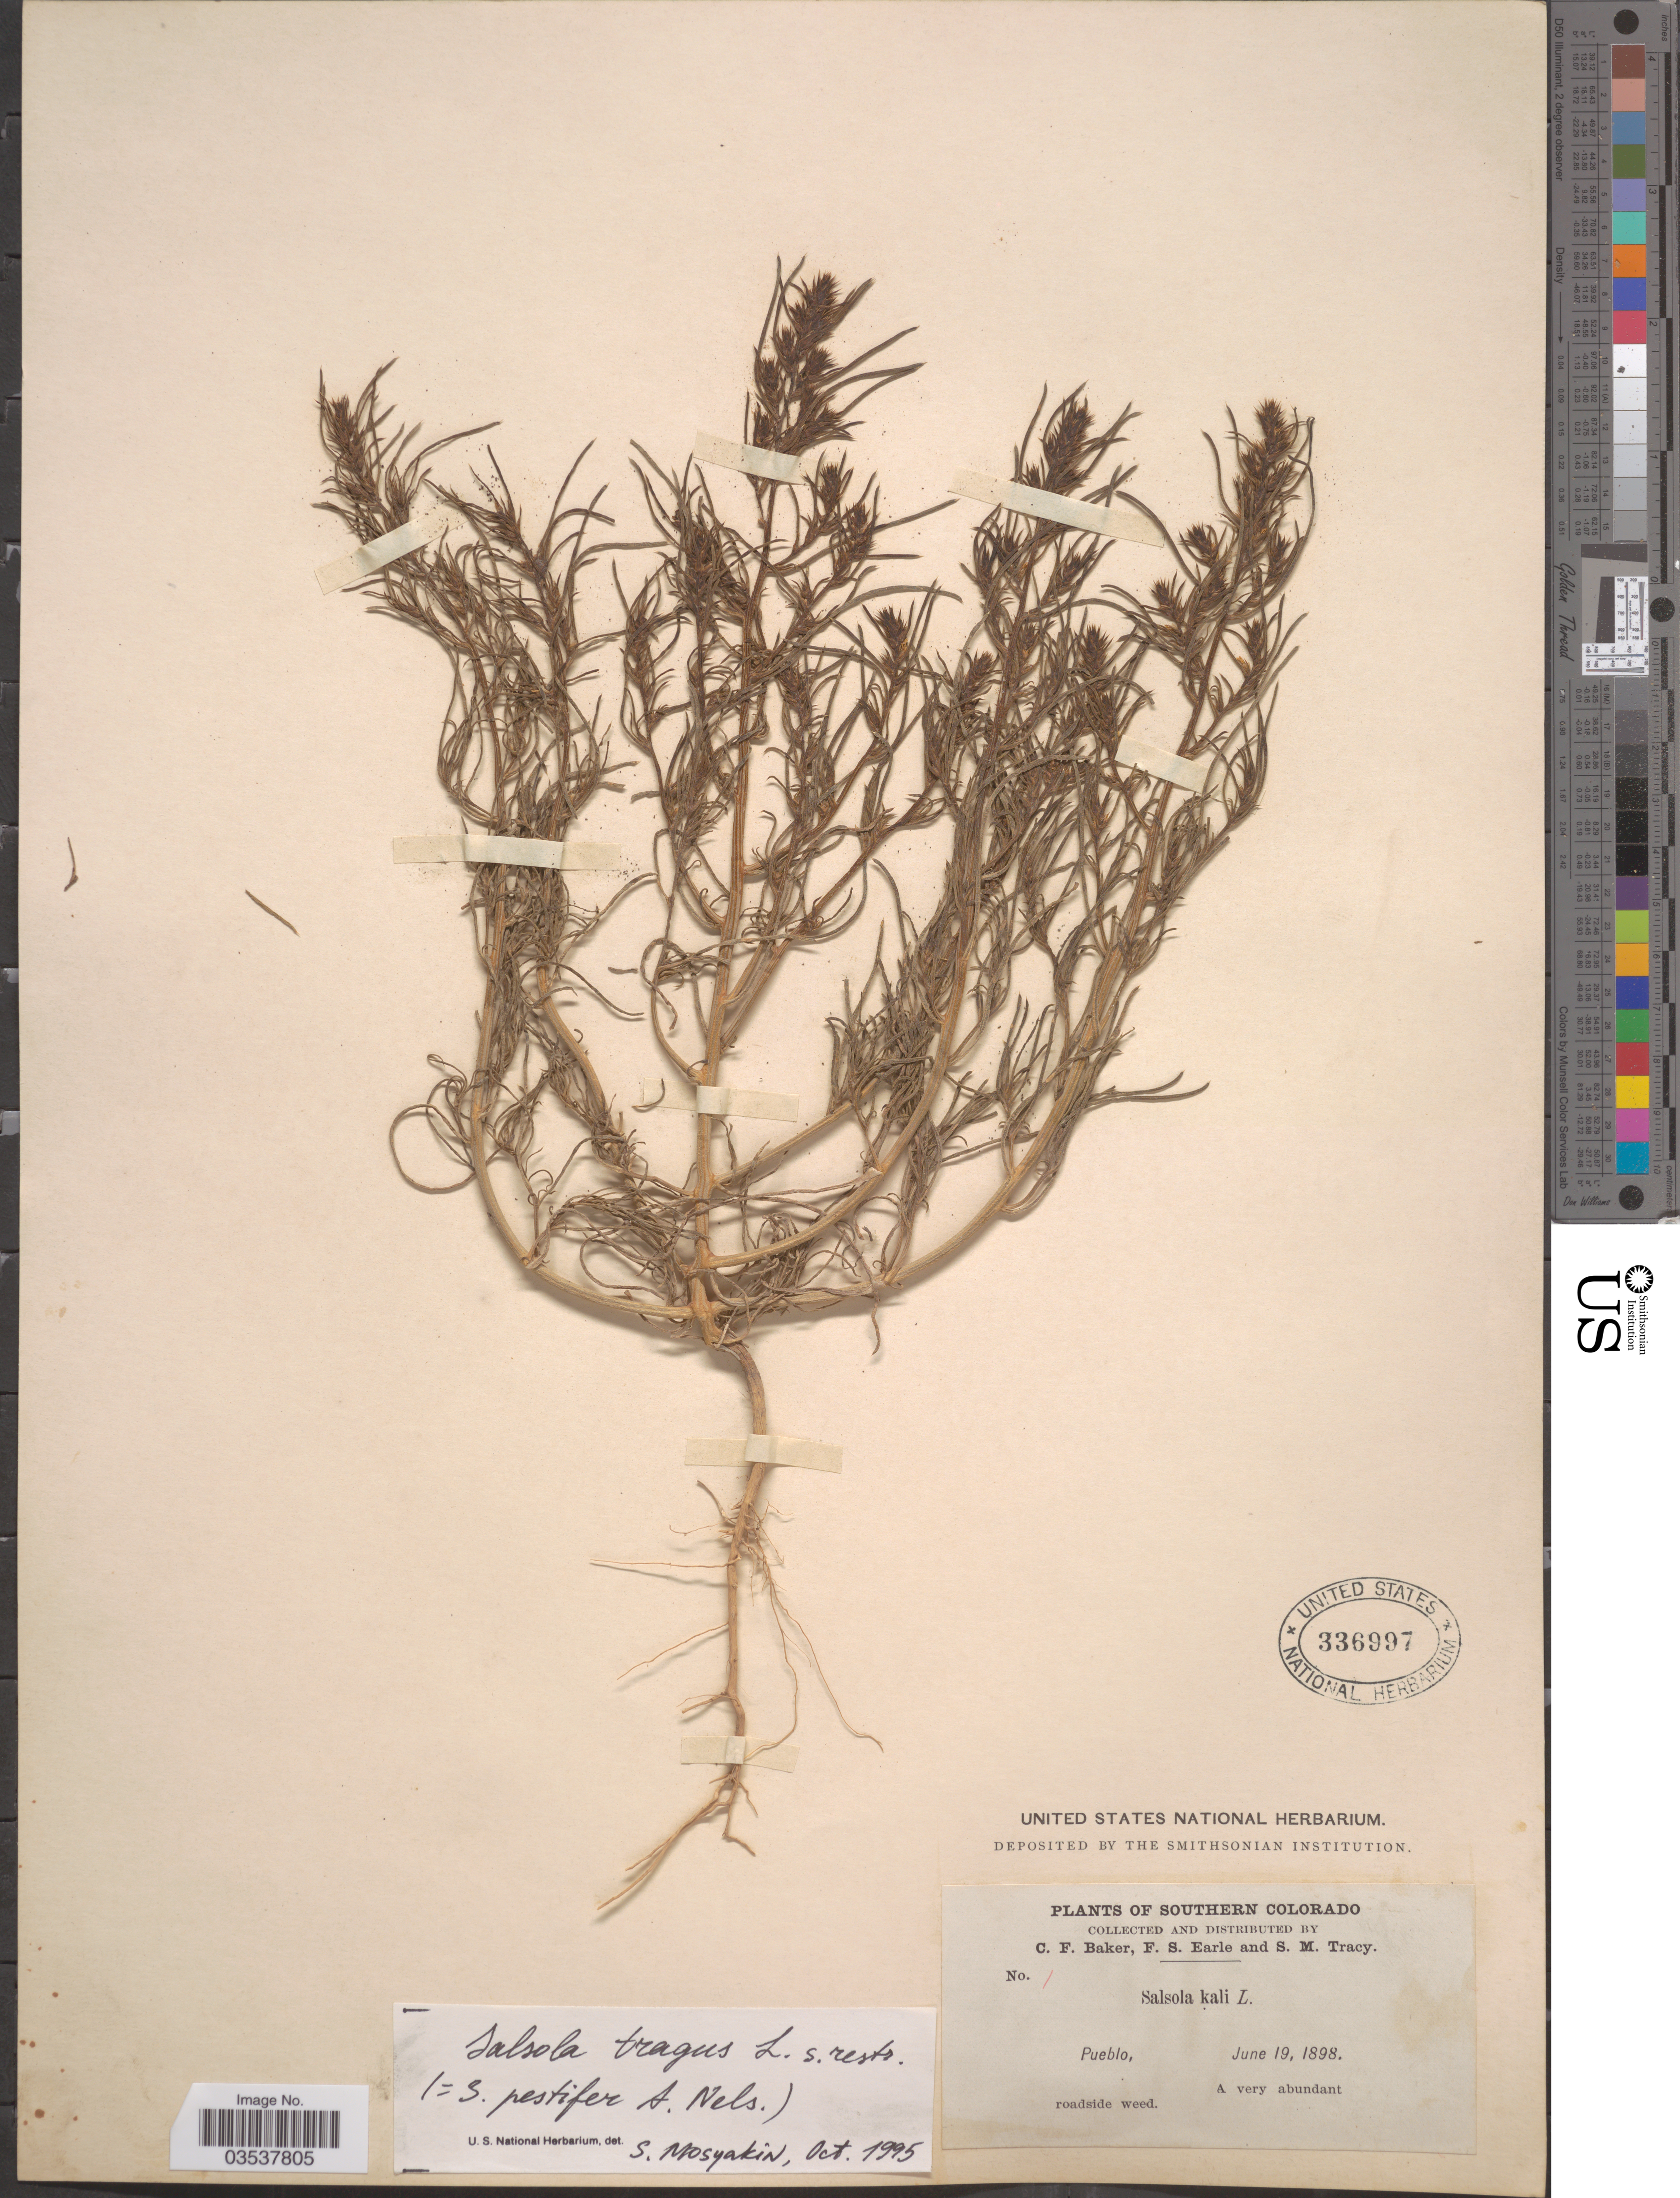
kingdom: Plantae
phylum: Tracheophyta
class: Magnoliopsida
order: Caryophyllales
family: Amaranthaceae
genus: Salsola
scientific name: Salsola pestifer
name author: A. Nelson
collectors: C. F. Baker, F. S. Earle & S. M. Tracy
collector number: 1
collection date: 1898-06-19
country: United States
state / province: Colorado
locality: Southern Colorado. Pueblo.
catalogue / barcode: US 336997